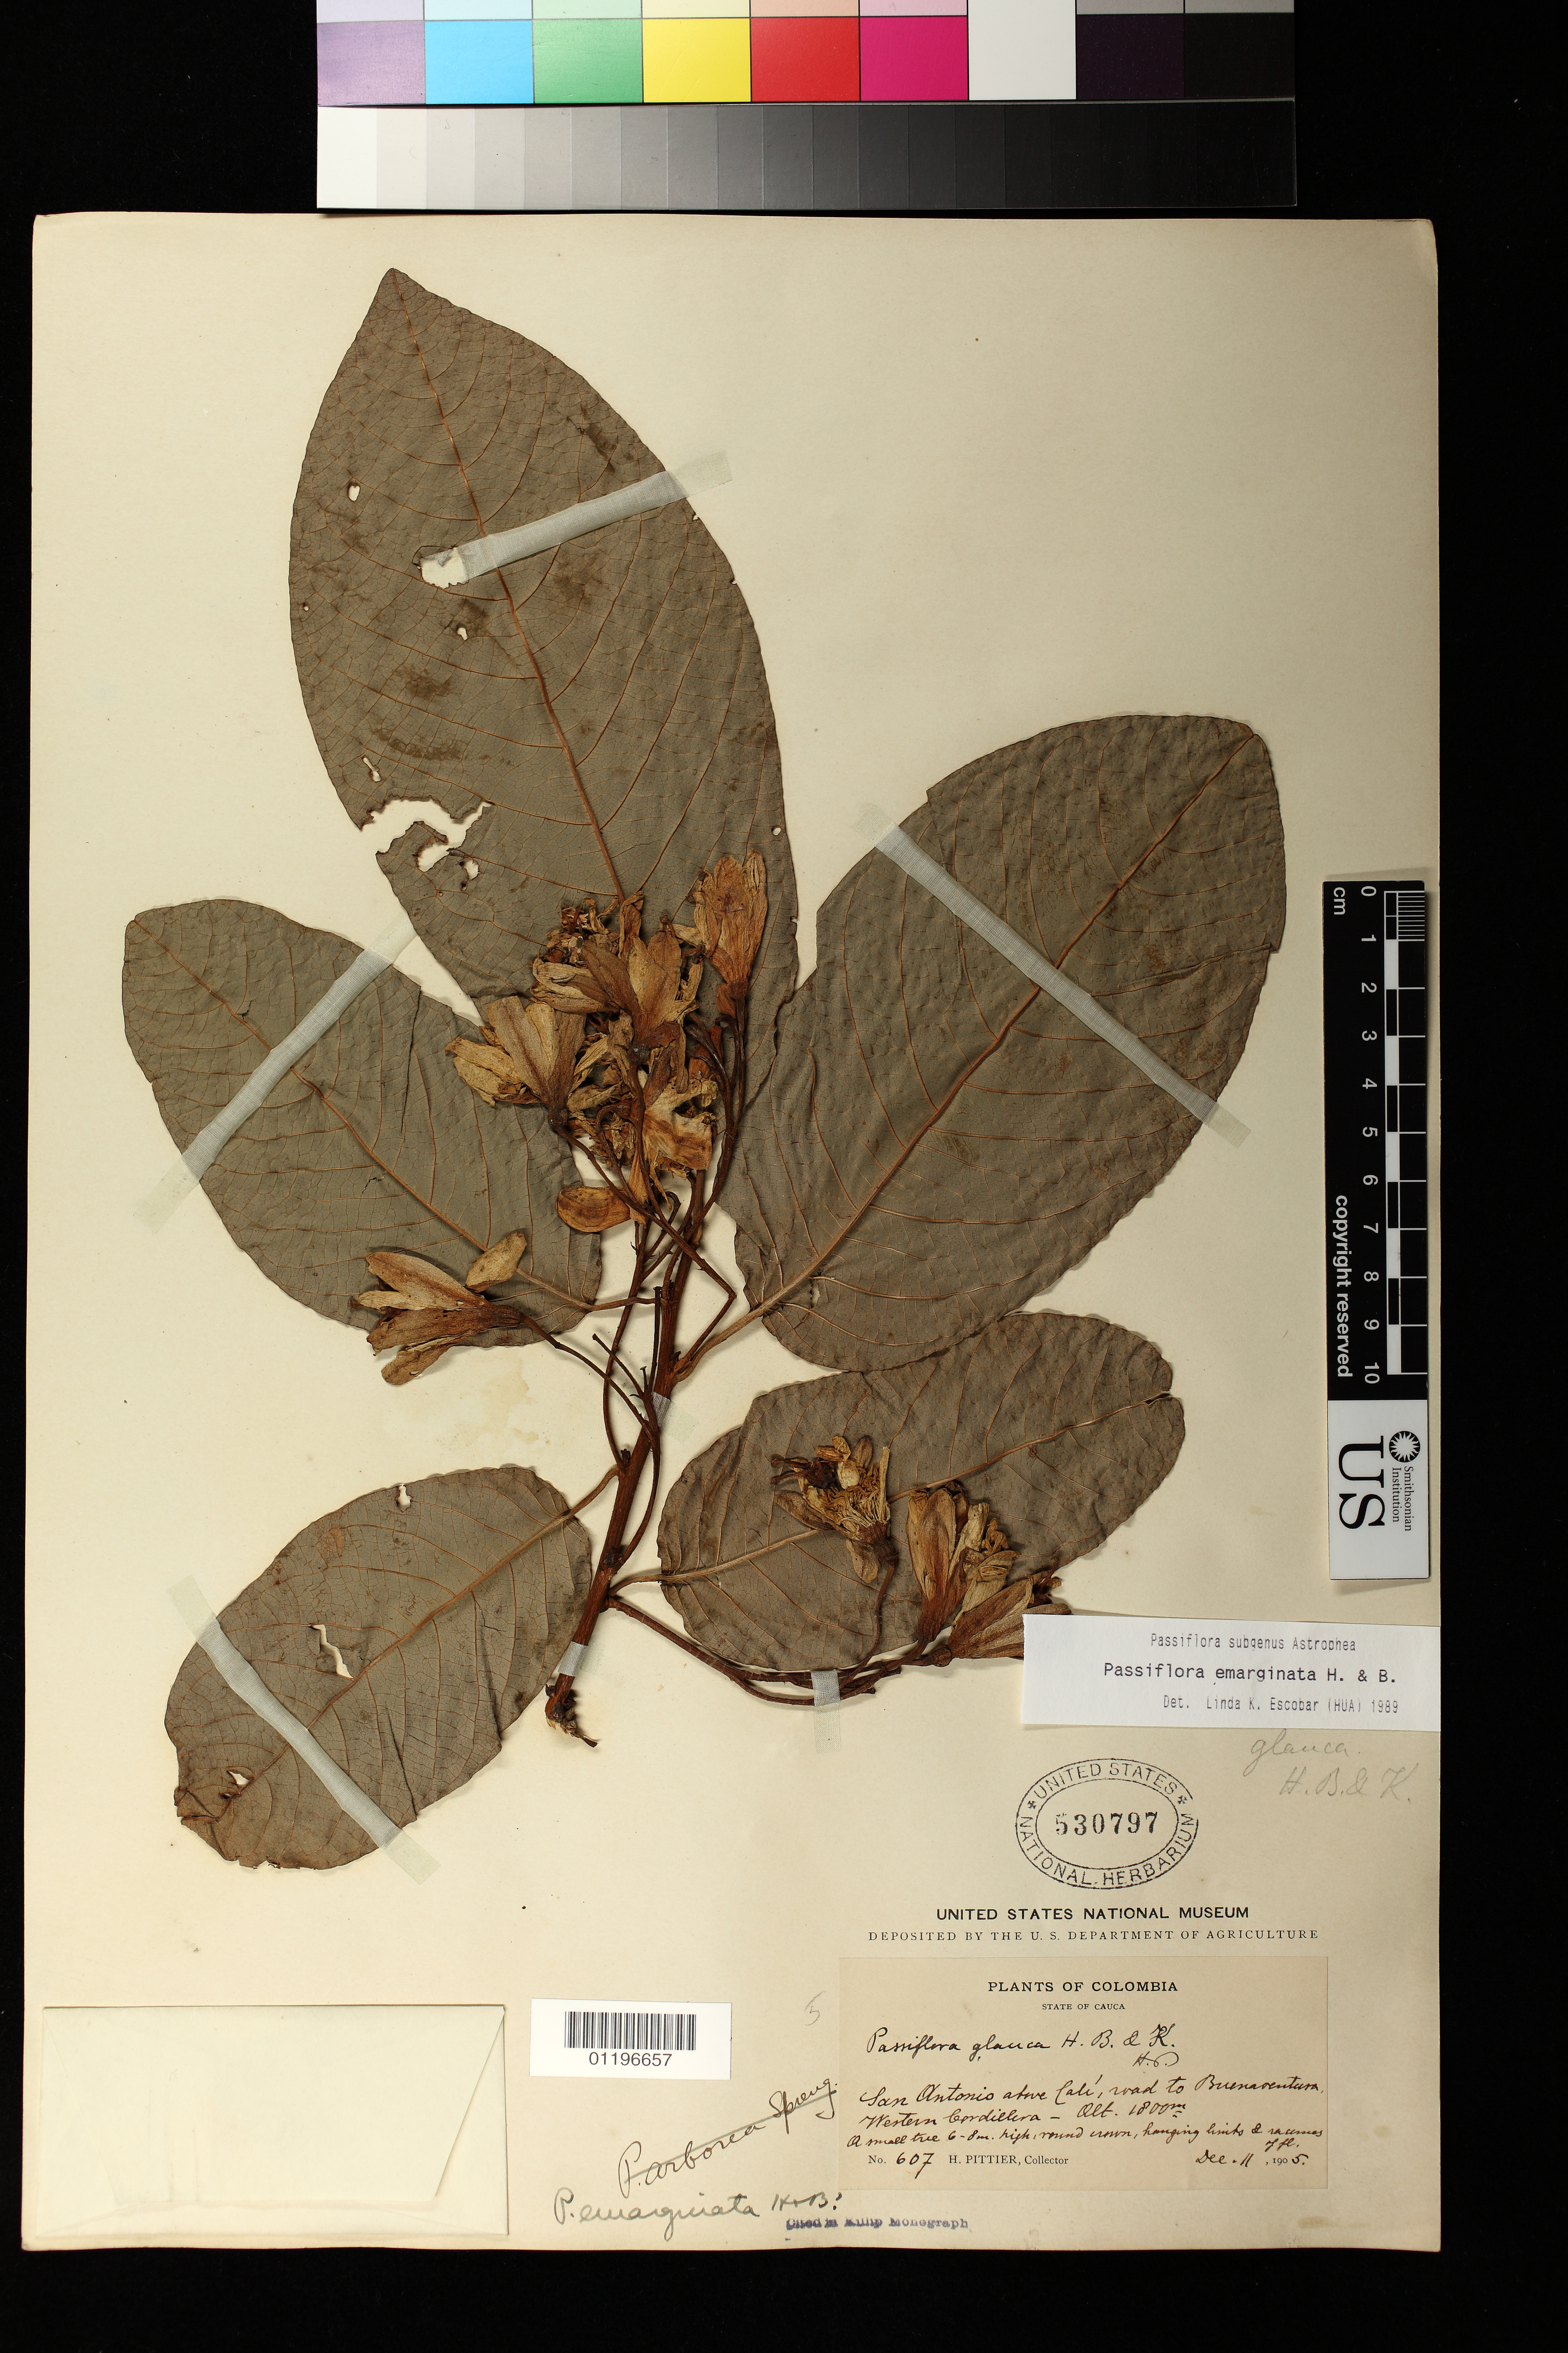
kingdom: Plantae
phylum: Tracheophyta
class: Magnoliopsida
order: Malpighiales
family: Passifloraceae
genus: Passiflora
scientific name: Passiflora emarginata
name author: Humb. & Bonpl.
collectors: H. F. Pittier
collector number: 607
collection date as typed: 12 Nov 1905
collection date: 1905-11-12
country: Colombia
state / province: Cauca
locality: San Antonio above Cali, road to Buenaventura, Western Cordillera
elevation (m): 1800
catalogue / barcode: US 530797